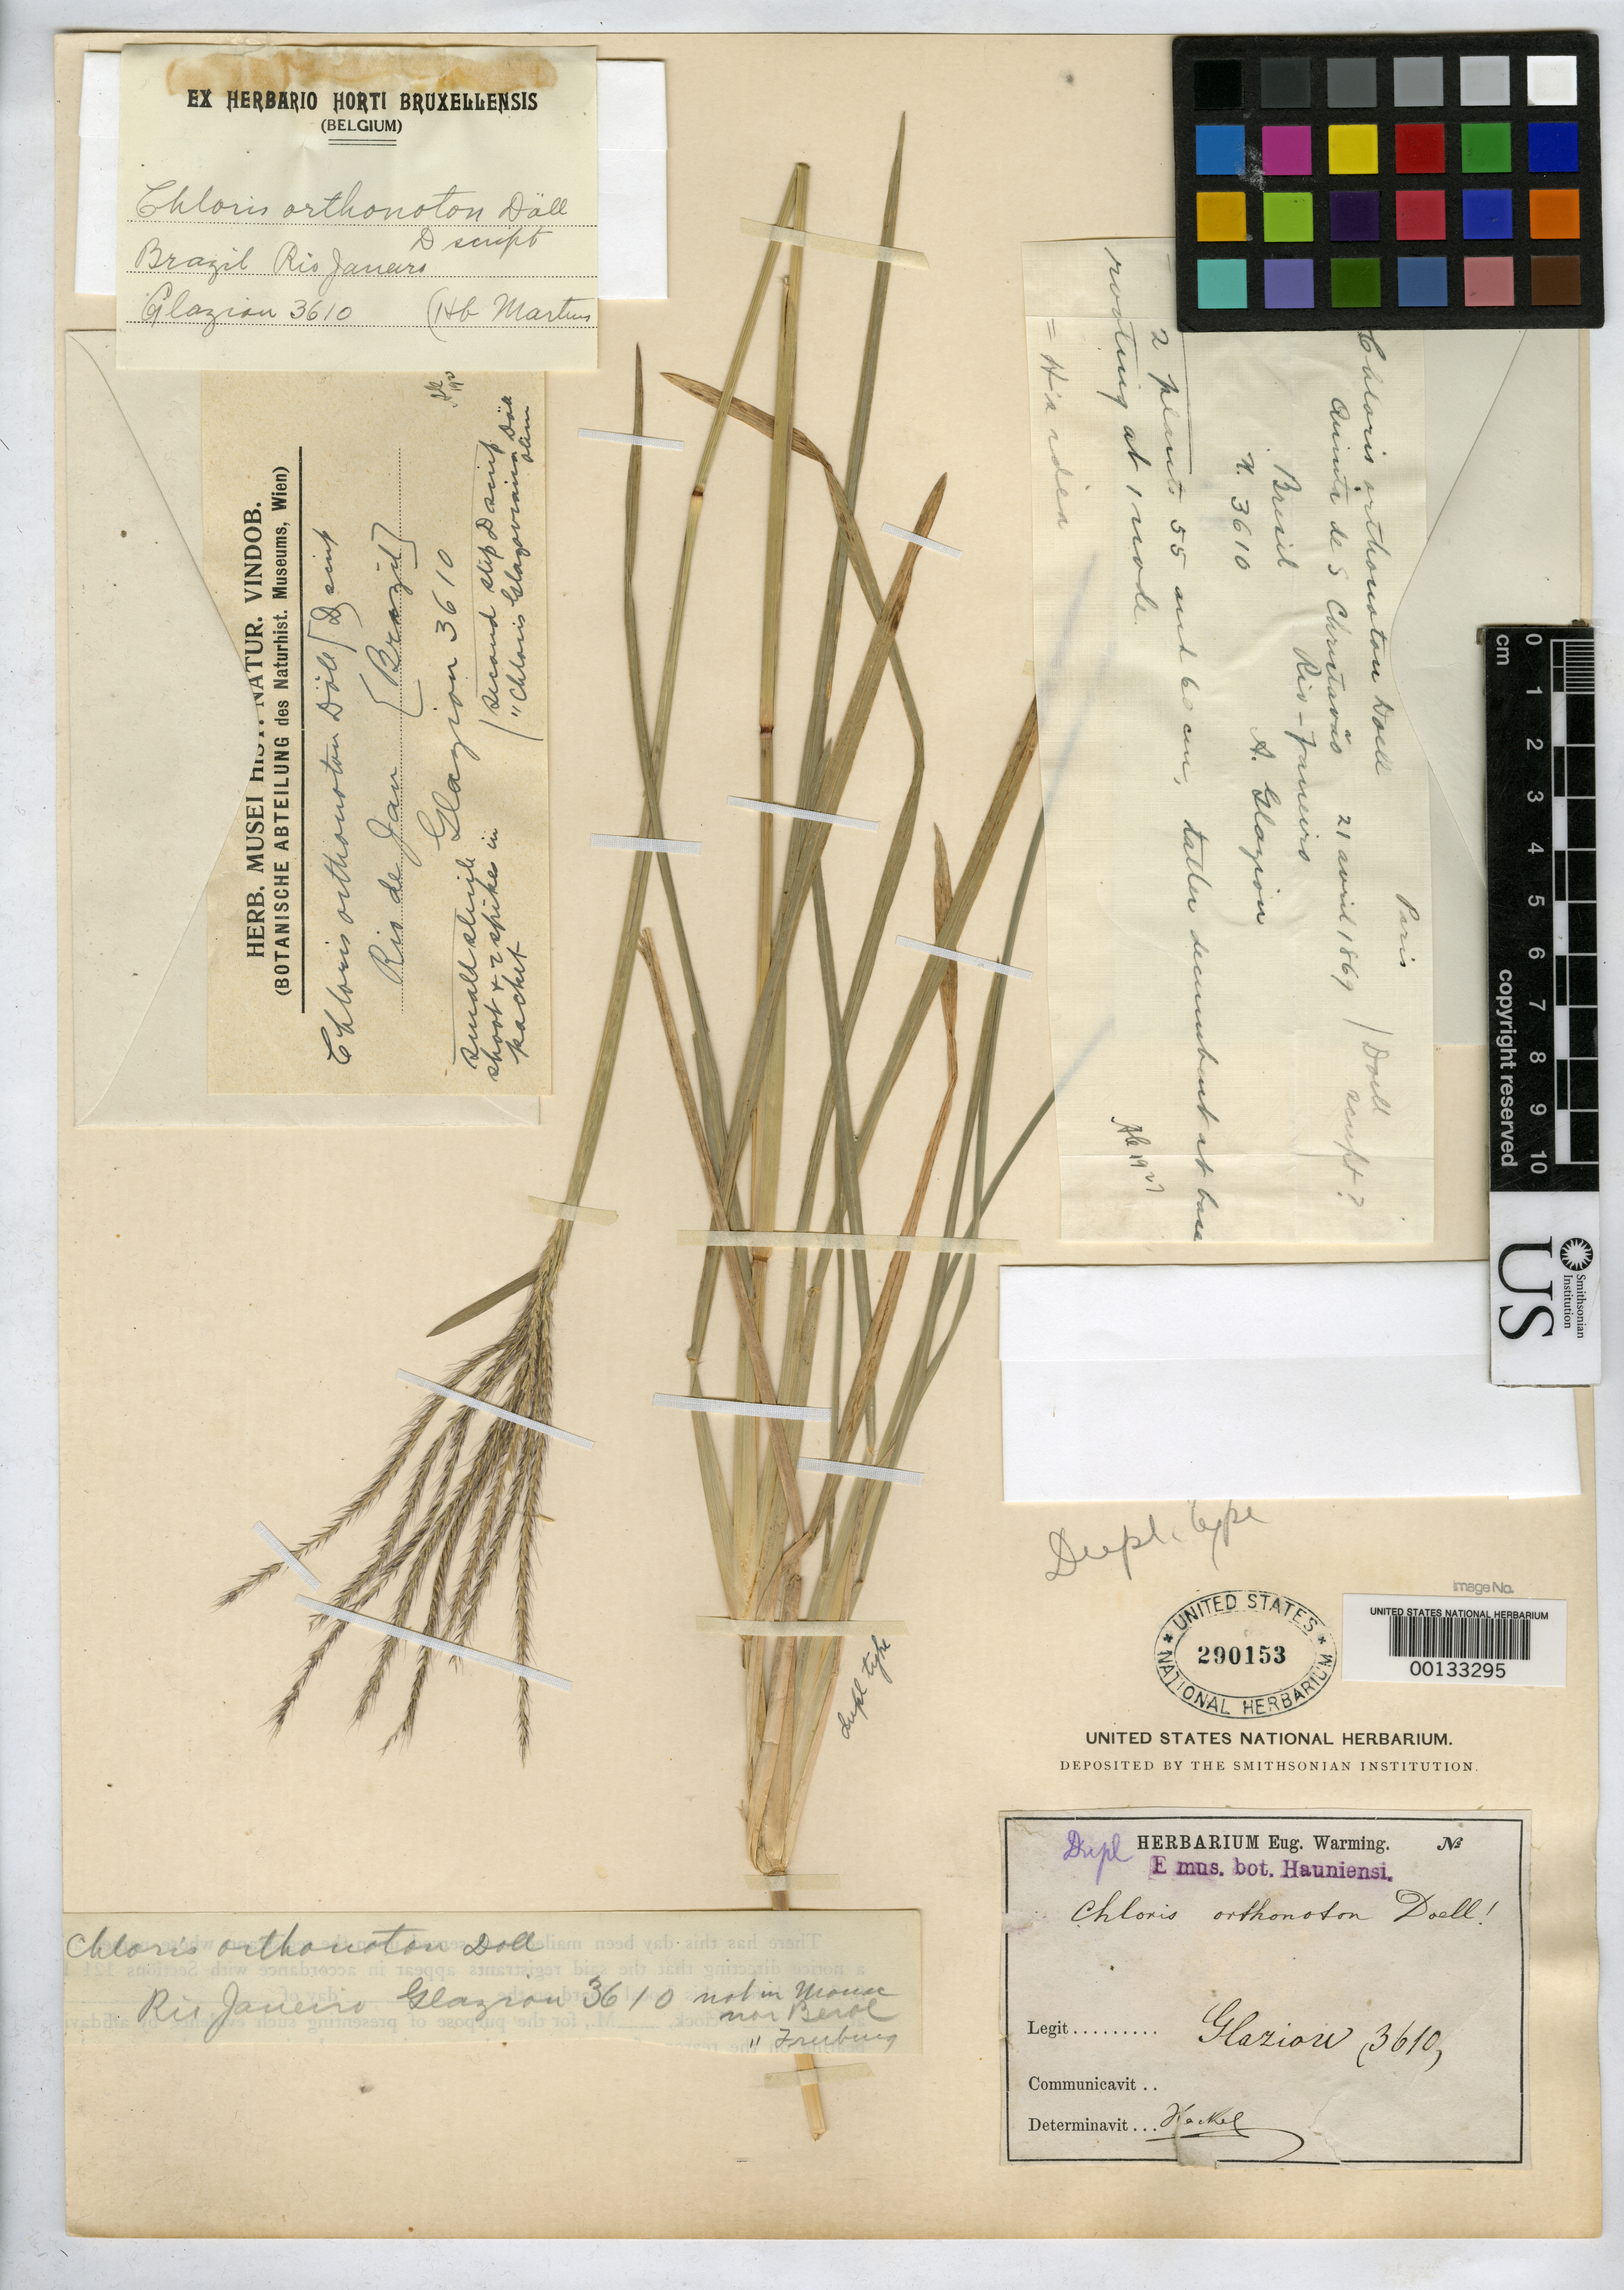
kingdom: Plantae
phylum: Tracheophyta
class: Liliopsida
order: Poales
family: Poaceae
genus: Chloris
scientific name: Chloris orthonoton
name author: Döll in Mart.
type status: Isotype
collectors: A. F. M. Glaziou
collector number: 3610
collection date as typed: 21 Apr 1869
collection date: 1869-04-21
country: Brazil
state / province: Rio de Janeiro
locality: Quinta de San Cristavao near Rio de Janeiro.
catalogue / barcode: US 290153